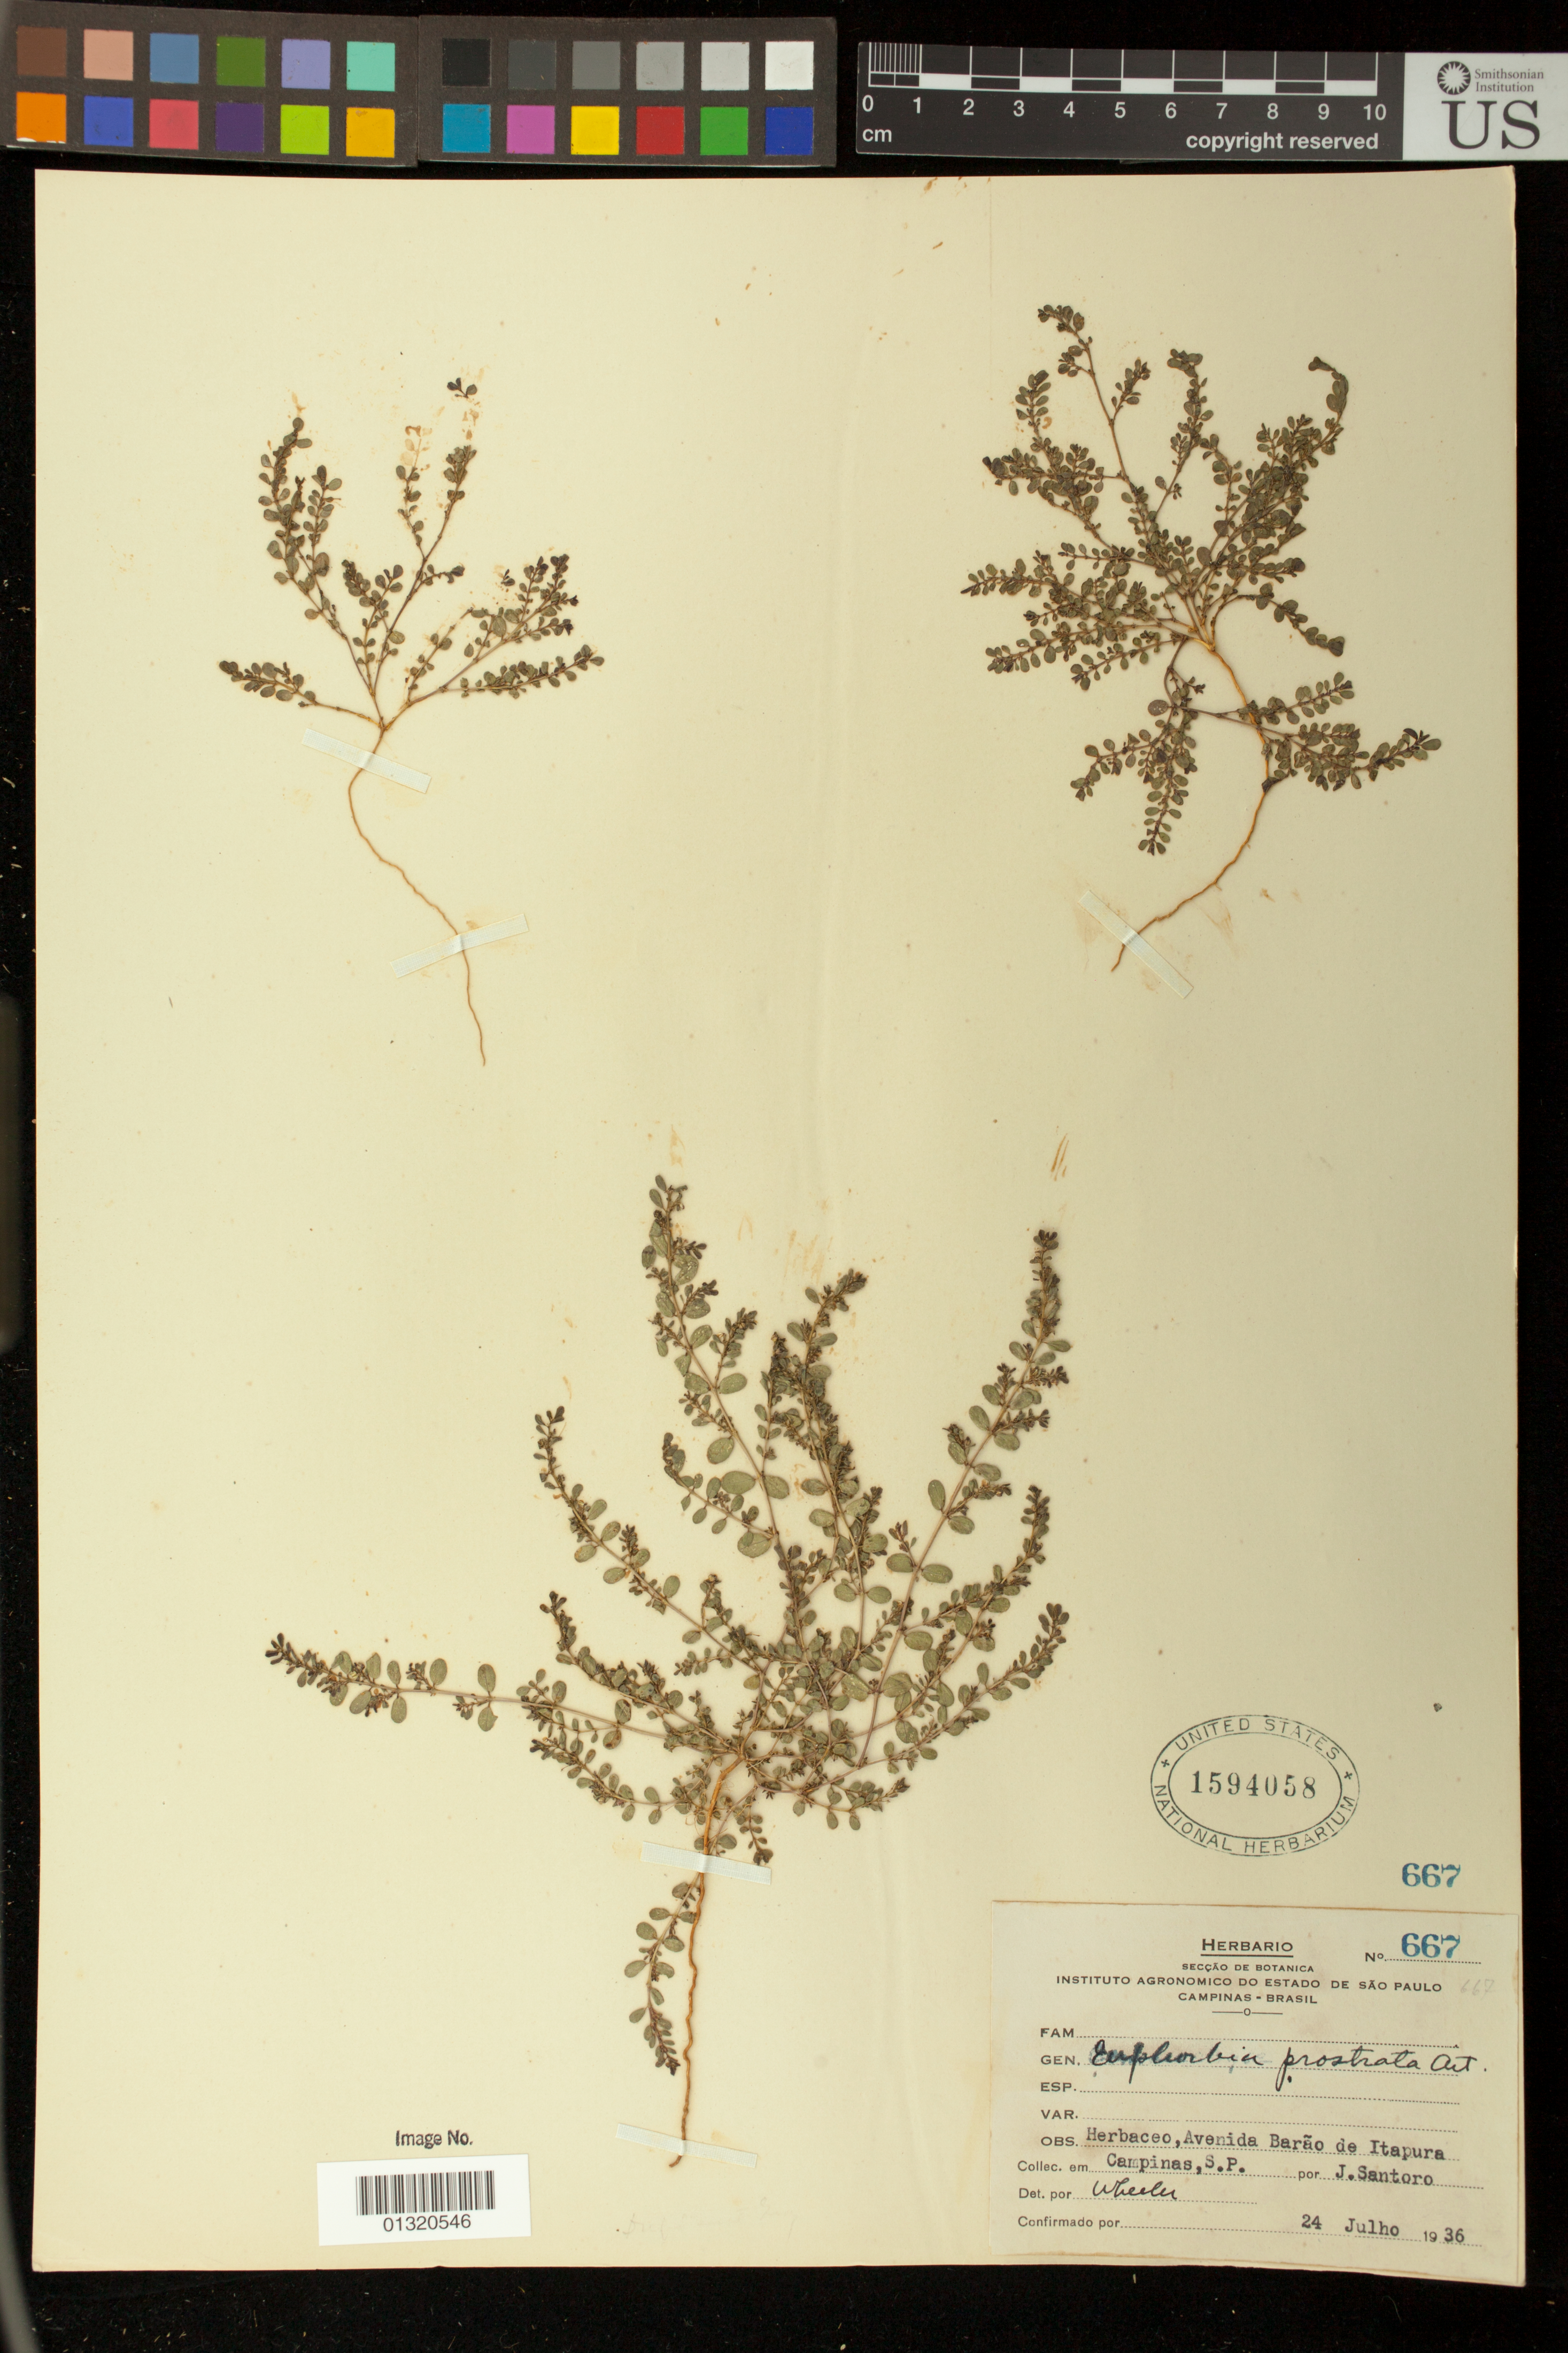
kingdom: Plantae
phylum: Tracheophyta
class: Magnoliopsida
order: Malpighiales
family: Euphorbiaceae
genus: Euphorbia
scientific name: Euphorbia prostrata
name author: Aiton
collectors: J. Santoro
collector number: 667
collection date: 1936-07-24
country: Brazil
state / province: São Paulo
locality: Campinas, Avenida Barao de Itapura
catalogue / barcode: US 1594058